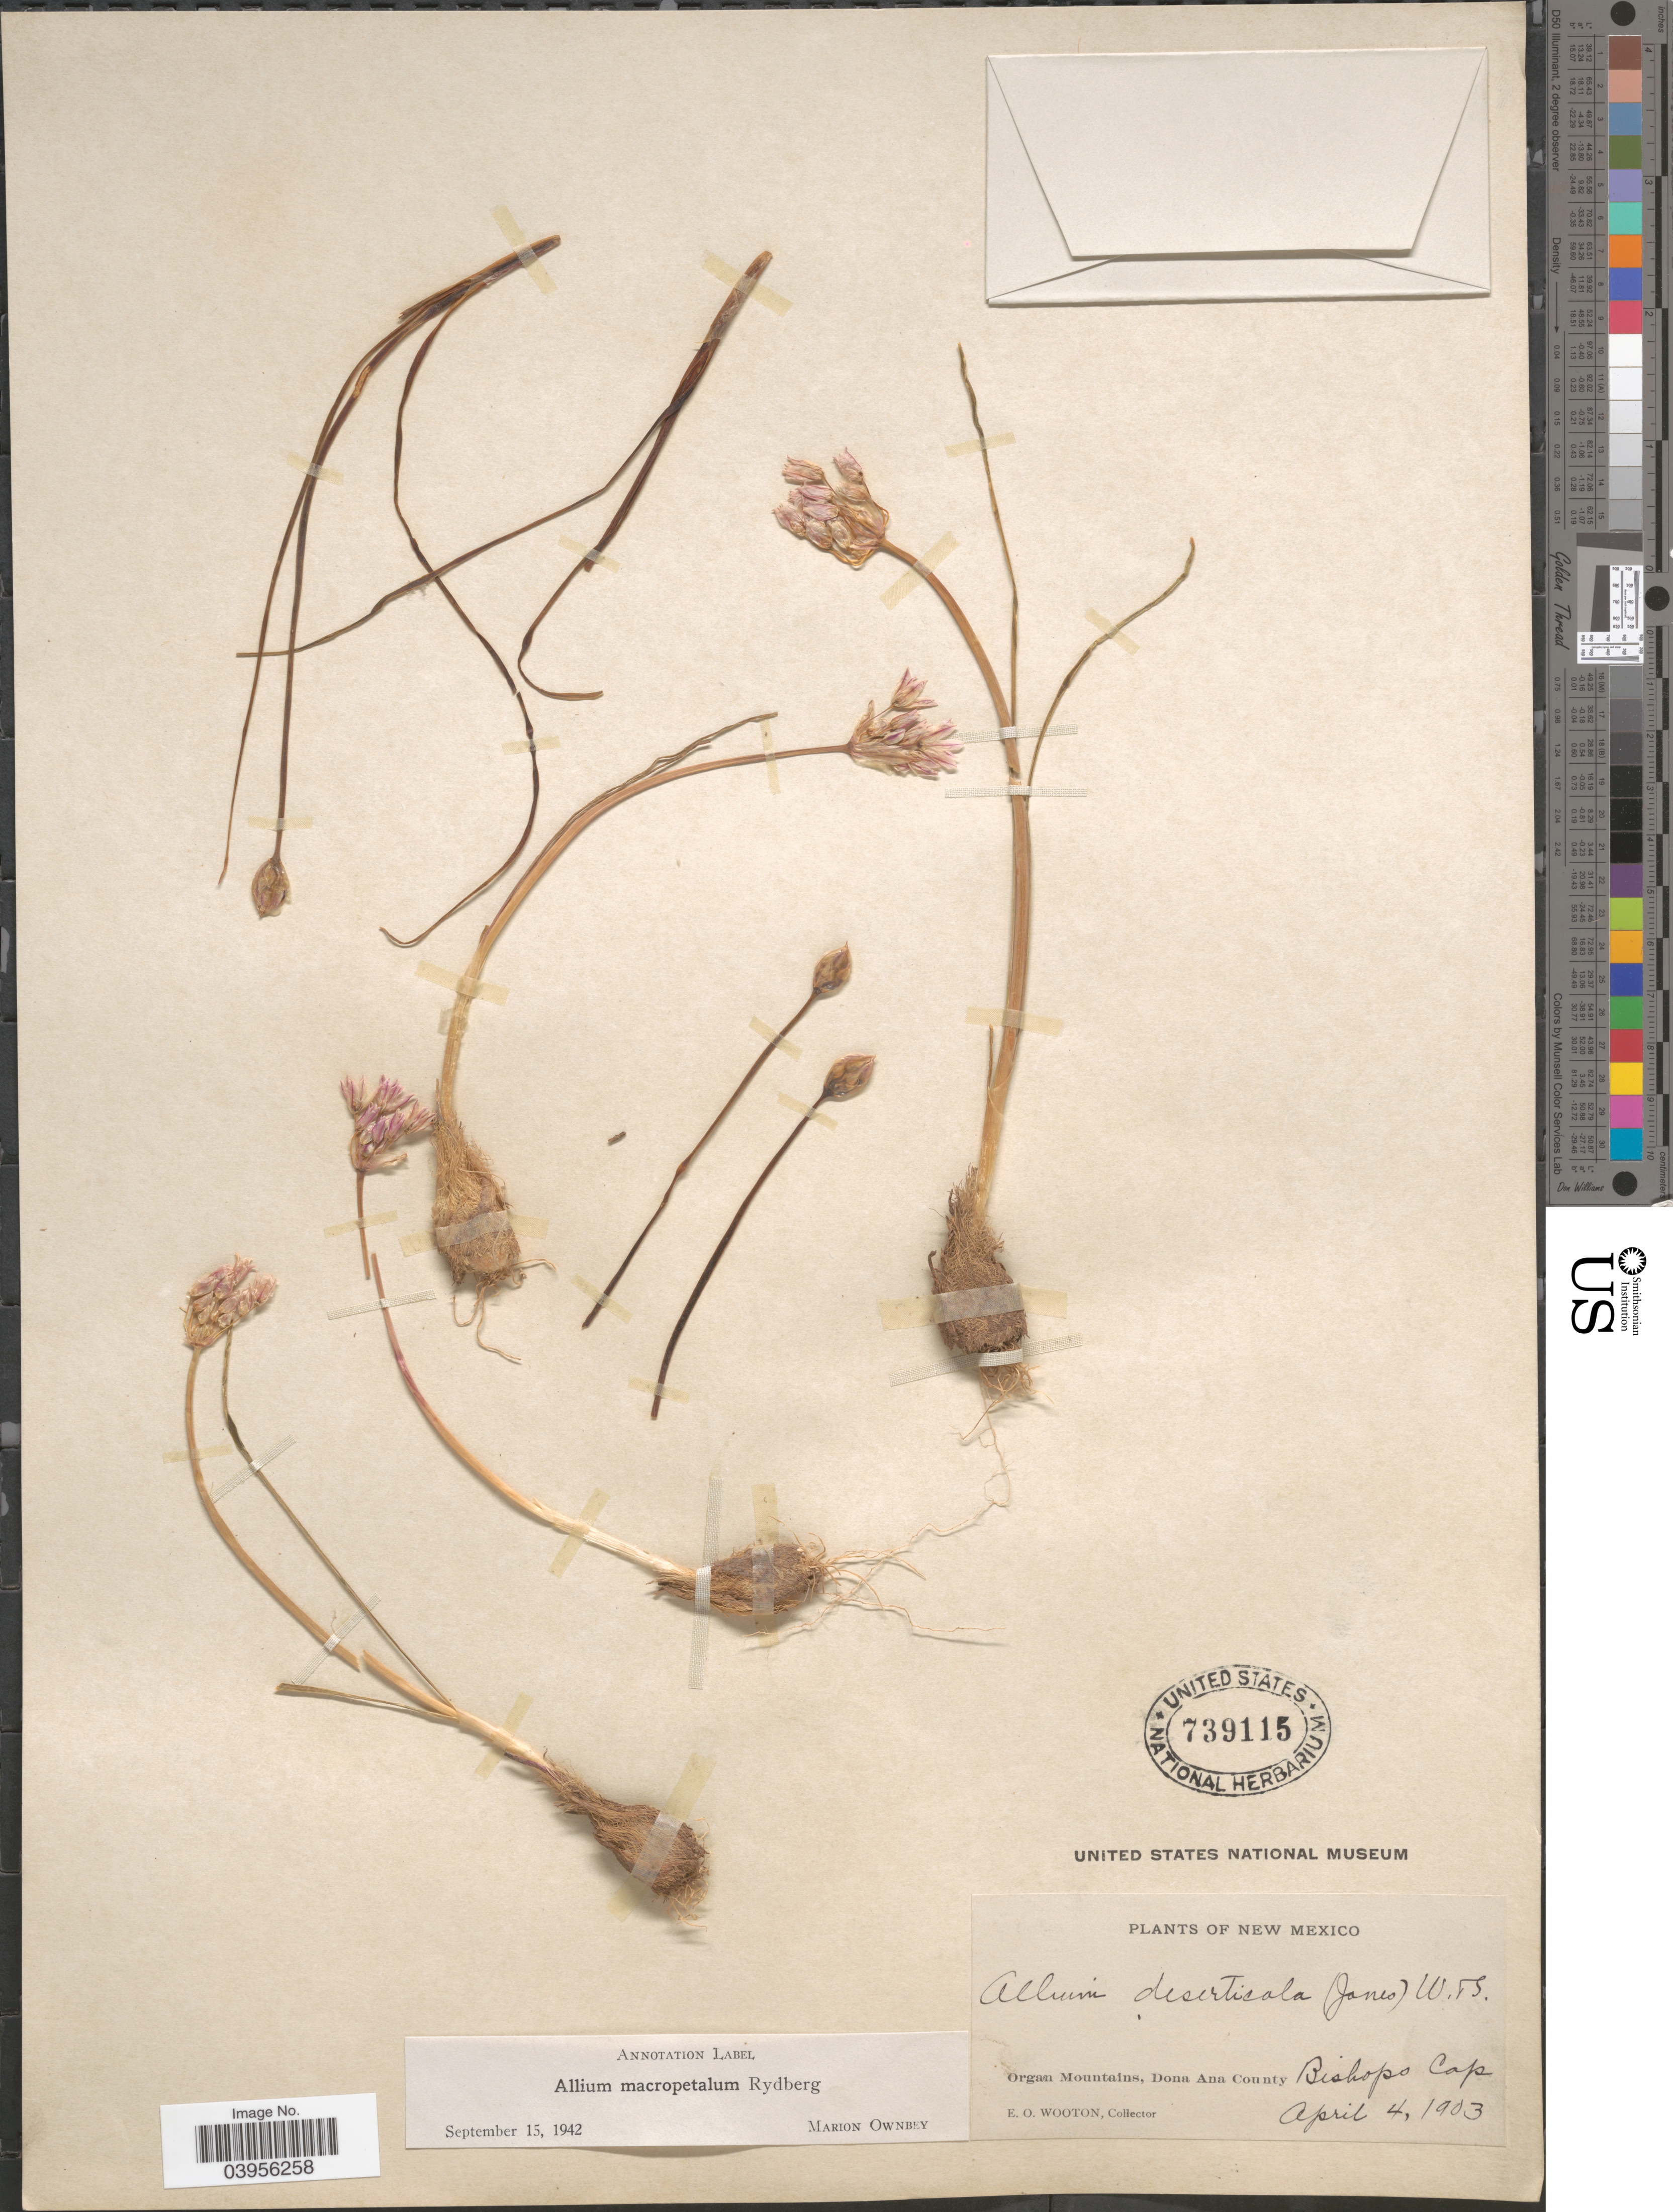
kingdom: Plantae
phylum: Tracheophyta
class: Liliopsida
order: Asparagales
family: Amaryllidaceae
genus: Allium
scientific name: Allium macropetalum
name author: Rydb.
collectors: E. O. Wooton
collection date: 1903-04-04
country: United States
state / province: New Mexico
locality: Organ Mountains, Dona Ana County. Bishops Cap.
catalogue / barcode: US 739115